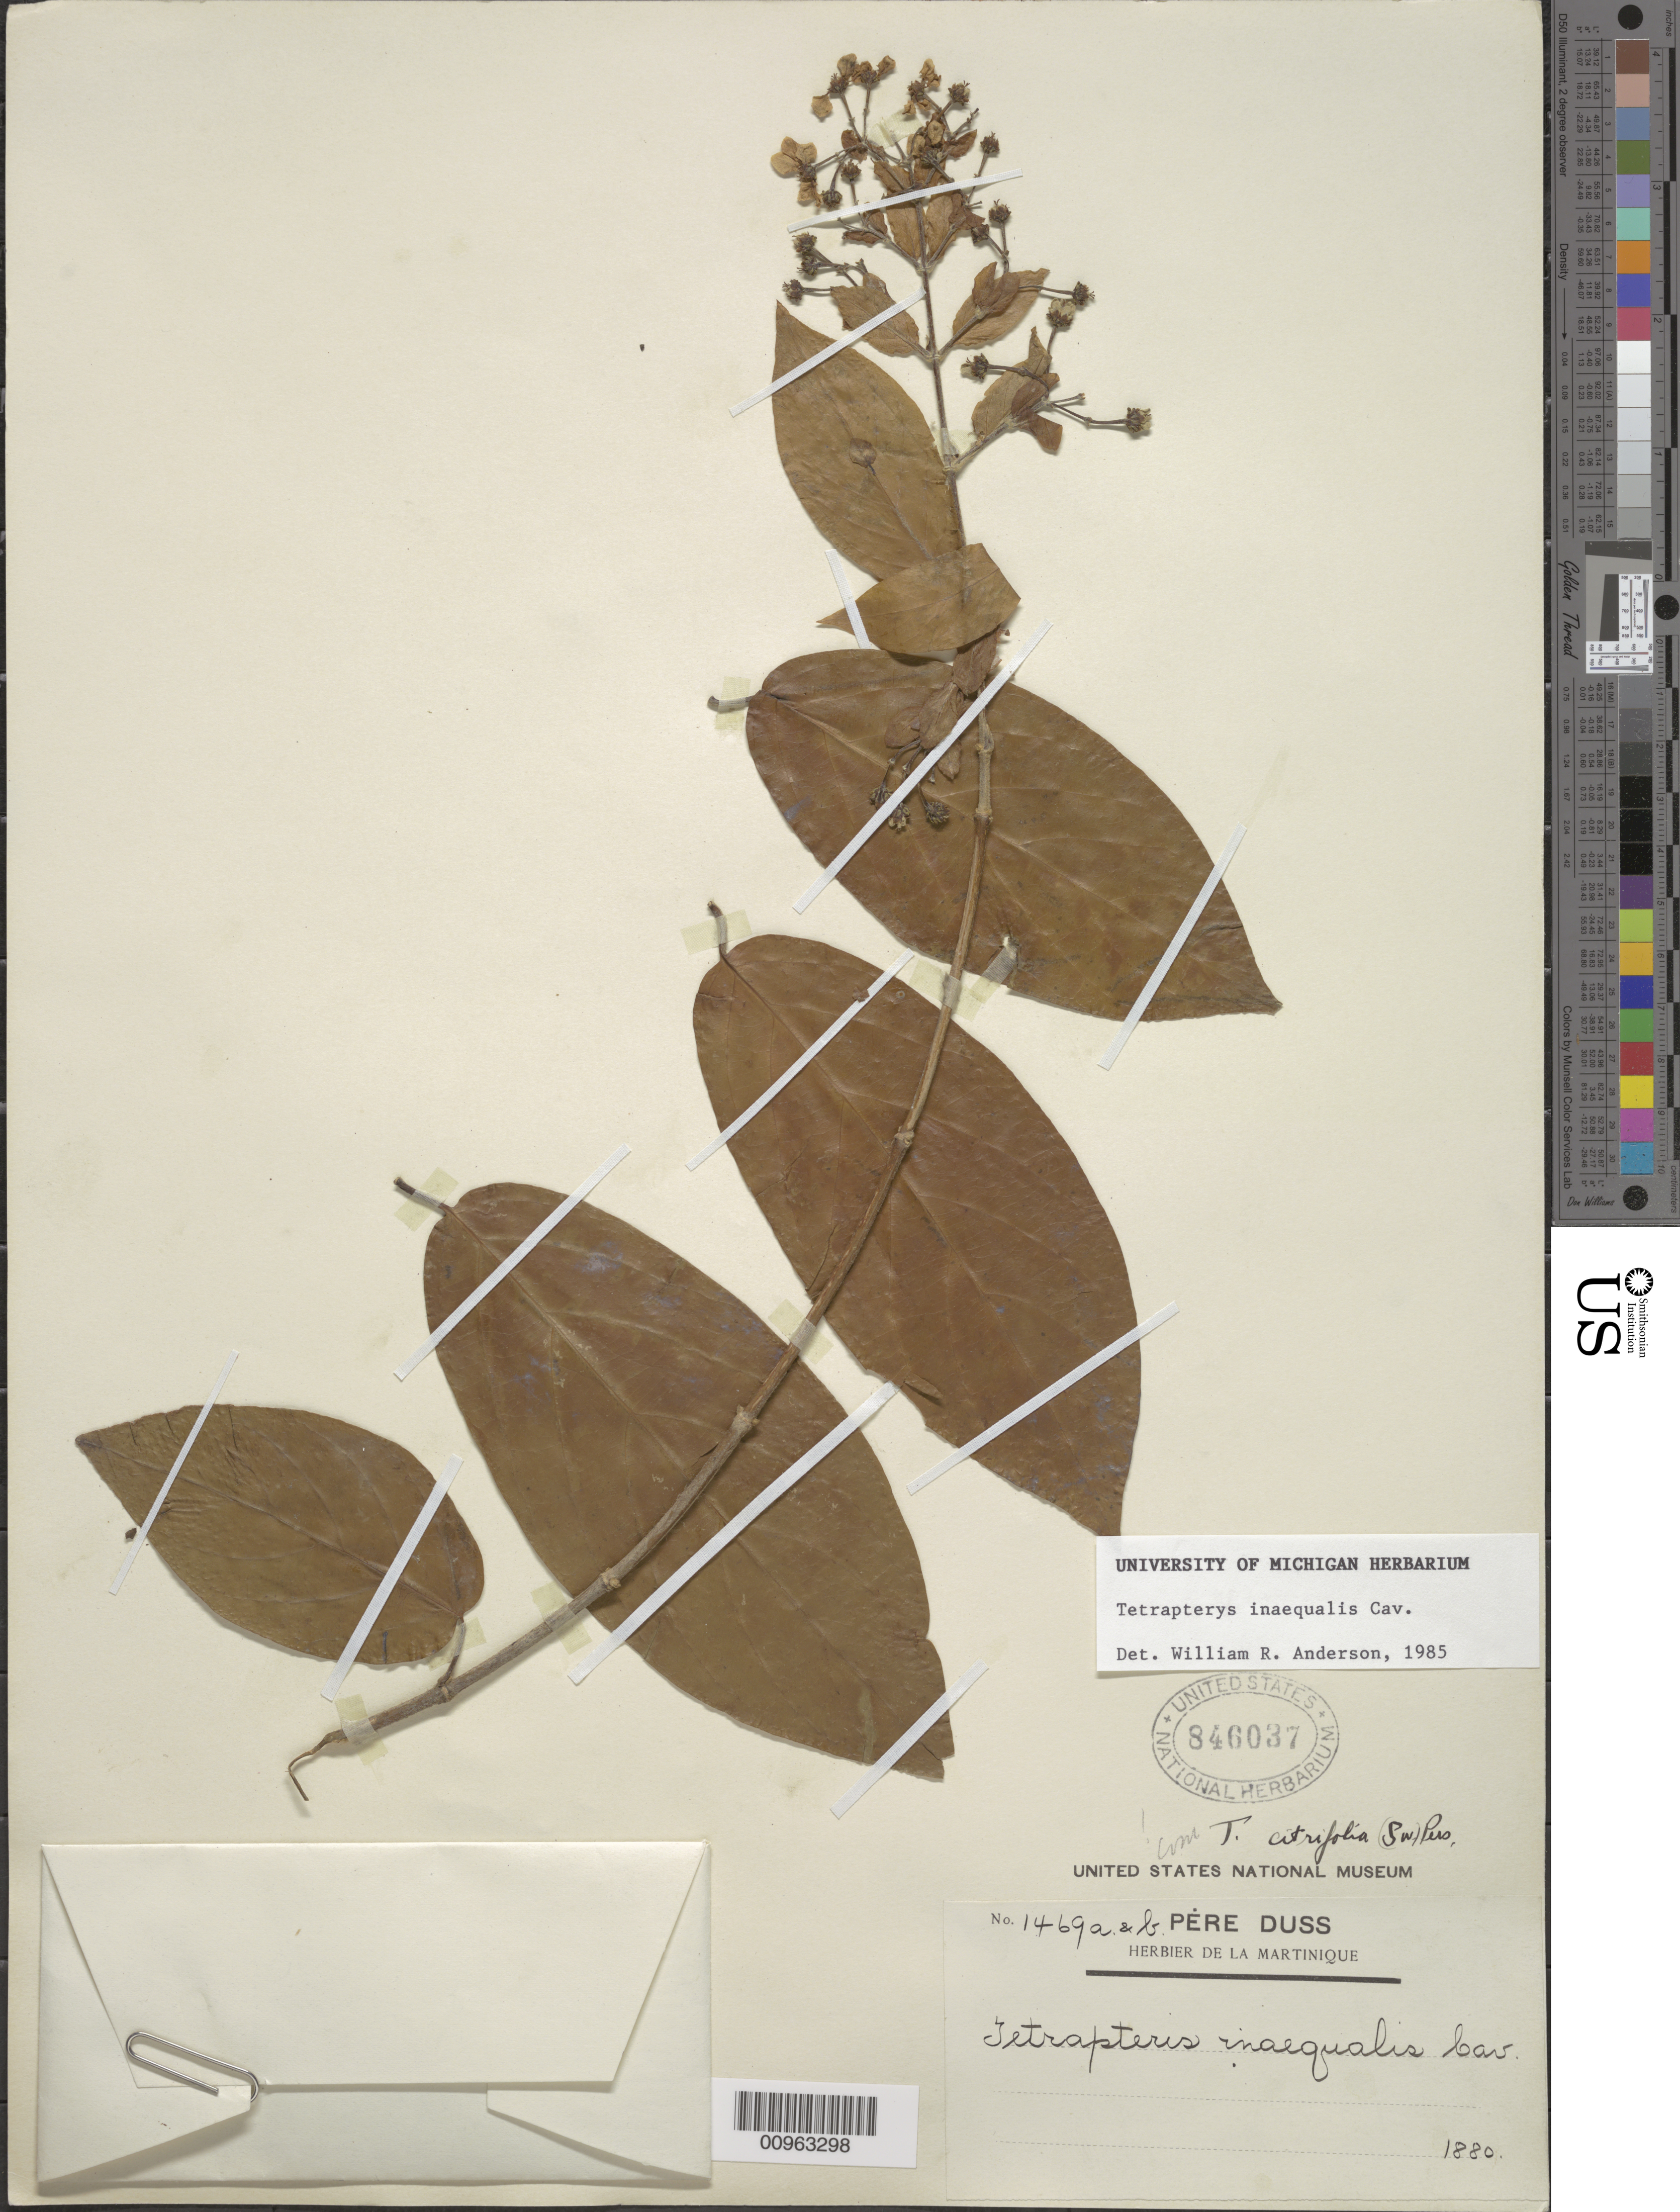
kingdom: Plantae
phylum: Tracheophyta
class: Magnoliopsida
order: Malpighiales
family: Malpighiaceae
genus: Tetrapterys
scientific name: Tetrapterys inaequalis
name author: Cav.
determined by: Anderson, W. R., (MICH), University of Michigan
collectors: Père Duss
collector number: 1469A, B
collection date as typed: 1880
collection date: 1880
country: Martinique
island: Martinique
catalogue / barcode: US 846037